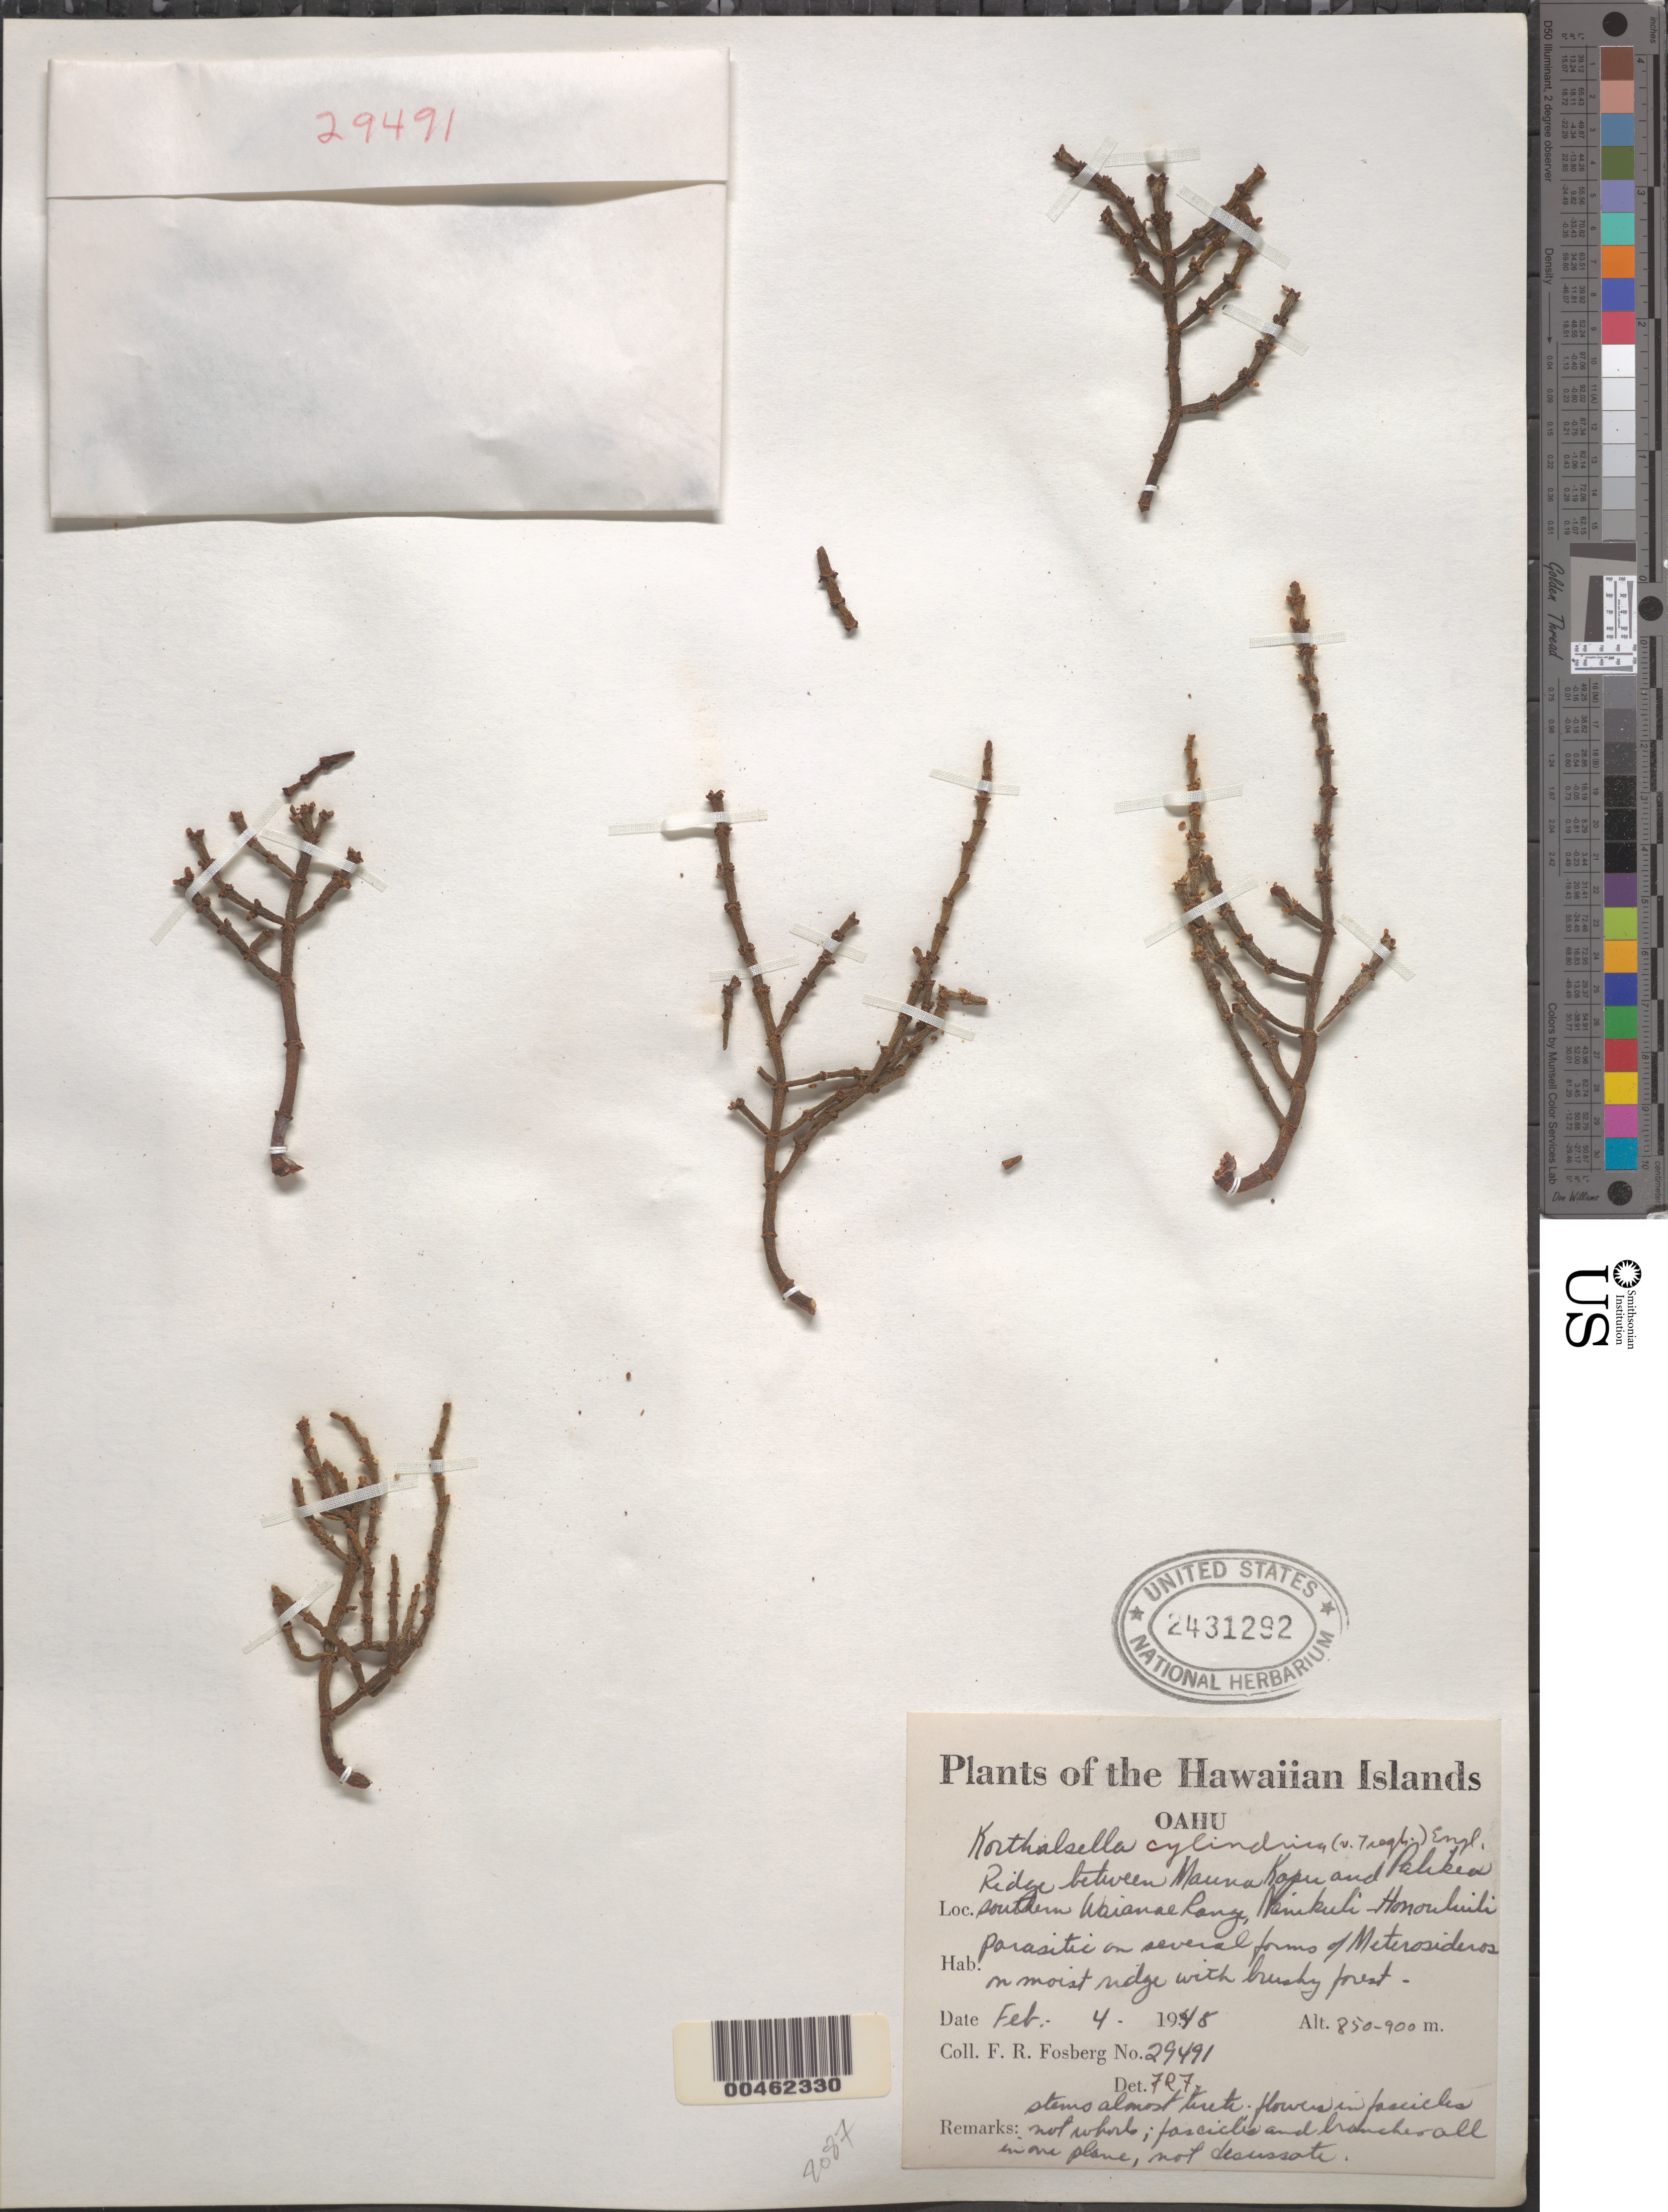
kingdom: Plantae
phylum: Tracheophyta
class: Magnoliopsida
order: Santalales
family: Viscaceae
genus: Korthalsella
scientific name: Korthalsella cylindrica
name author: (Tiegh.) Engl.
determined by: Fosberg, F. R.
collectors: F. R. Fosberg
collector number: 29491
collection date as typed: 4 Feb 1948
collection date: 1948-02-04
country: United States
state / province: Hawaii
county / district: Honolulu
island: Oahu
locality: Ridge between Mauna Kapu and Palikea southern Waianae Range, Nanikuli Honouluili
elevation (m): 850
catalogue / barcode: US 2431292